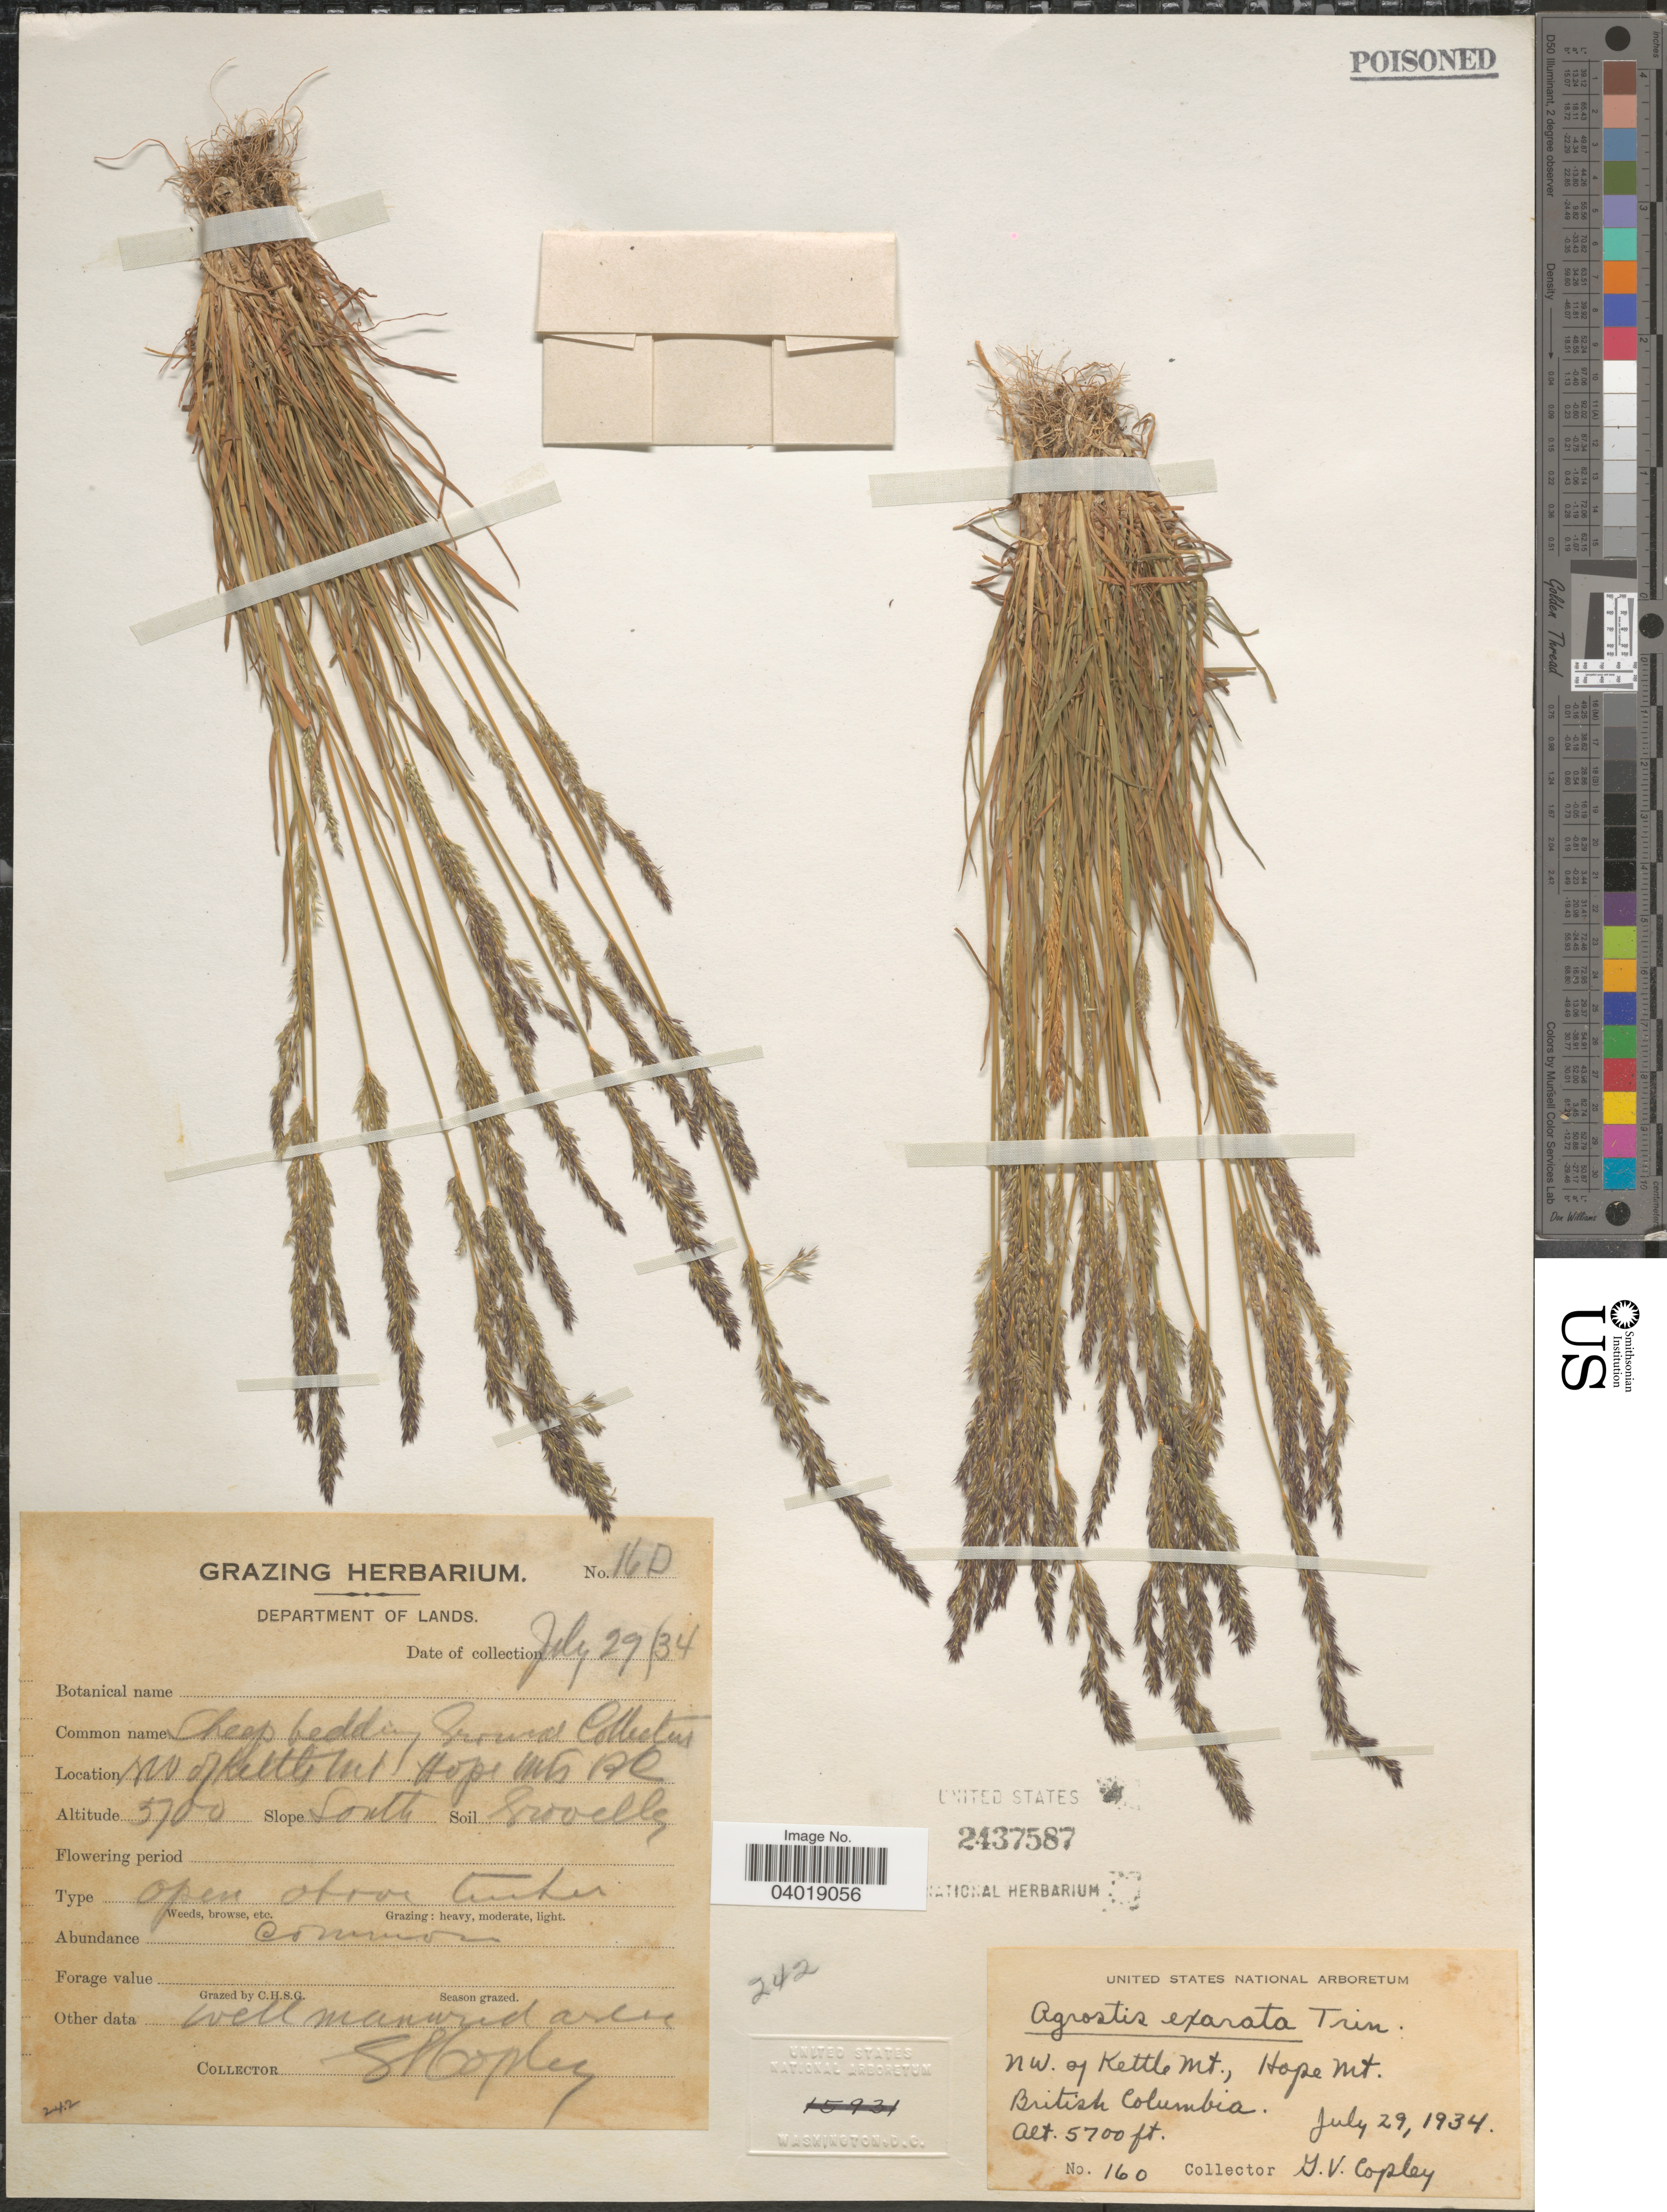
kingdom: Plantae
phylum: Tracheophyta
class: Liliopsida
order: Poales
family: Poaceae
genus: Agrostis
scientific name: Agrostis exarata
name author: Trin.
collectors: G. Copley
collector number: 160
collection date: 1934-07-29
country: Canada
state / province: British Columbia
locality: NW. of Kettle Mt., Hope Mts. Slope South.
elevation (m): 1737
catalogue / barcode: US 2437587